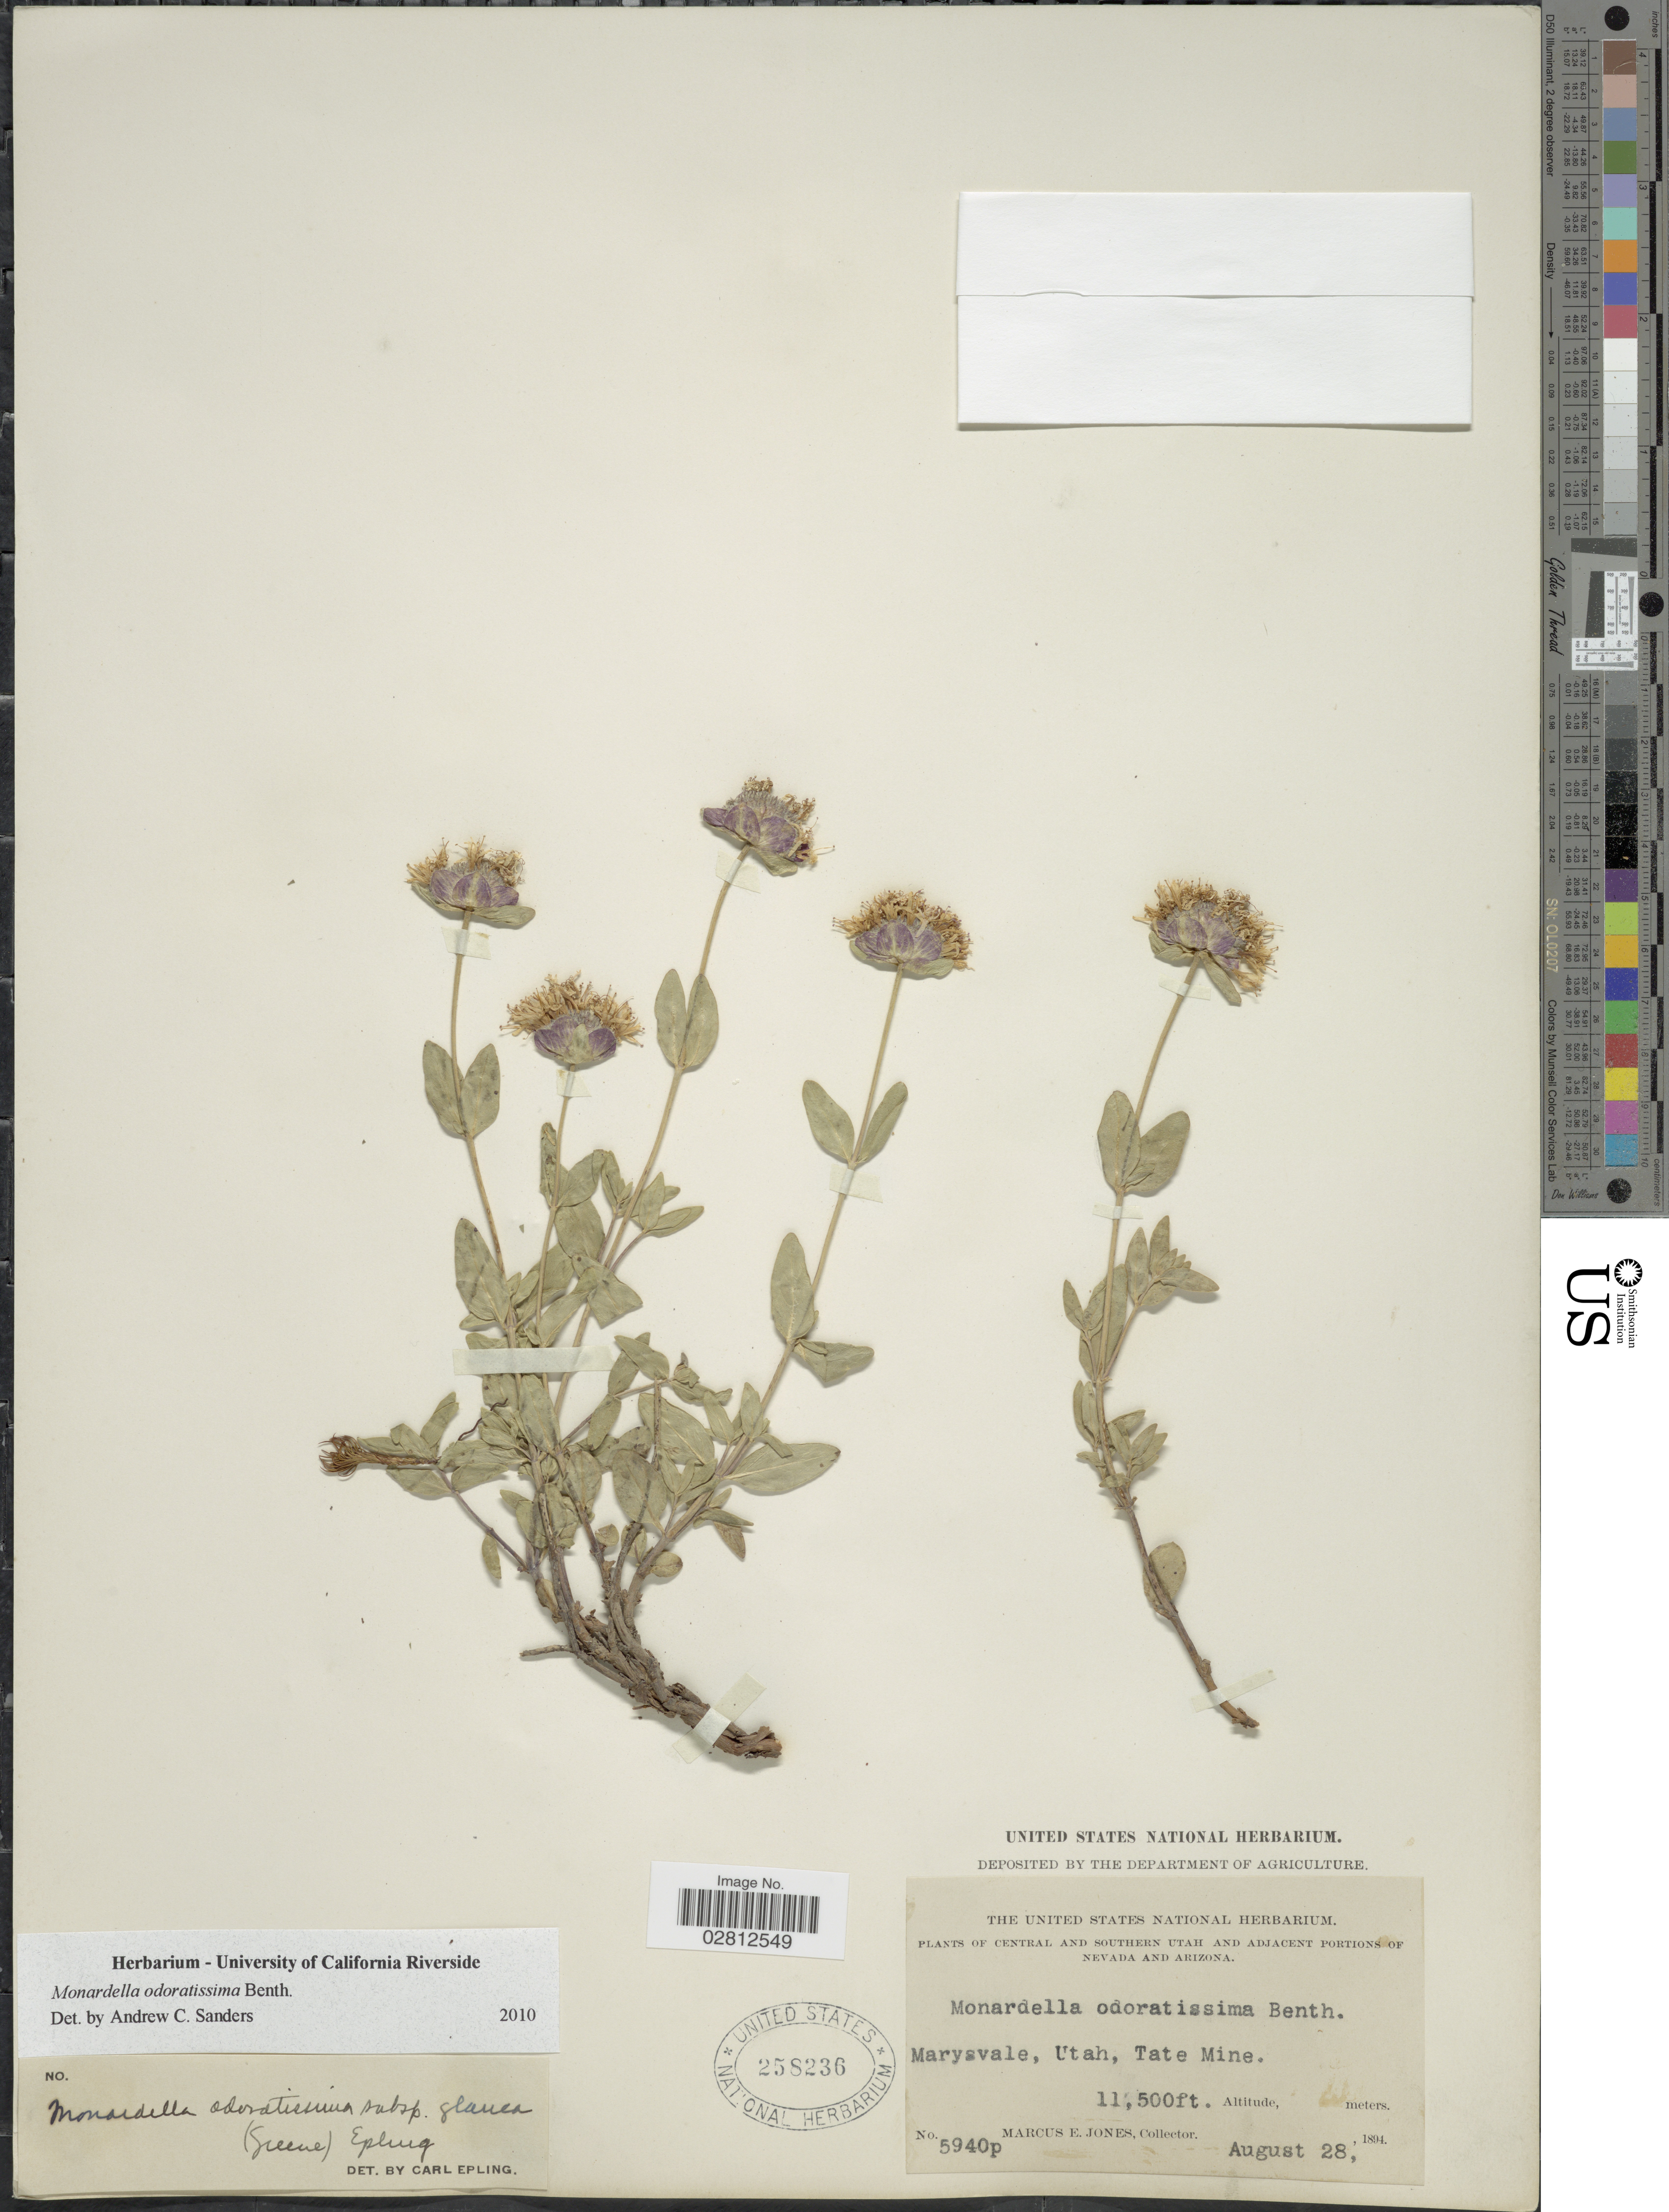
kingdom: Plantae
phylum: Tracheophyta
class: Magnoliopsida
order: Lamiales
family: Lamiaceae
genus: Monardella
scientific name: Monardella odoratissima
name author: Benth.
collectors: M. E. Jones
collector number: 5940p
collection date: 1894-08-28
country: United States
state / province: Utah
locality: Central and Southern Utah, Marysvale, Tate Mine.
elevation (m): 3505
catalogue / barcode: US 258236